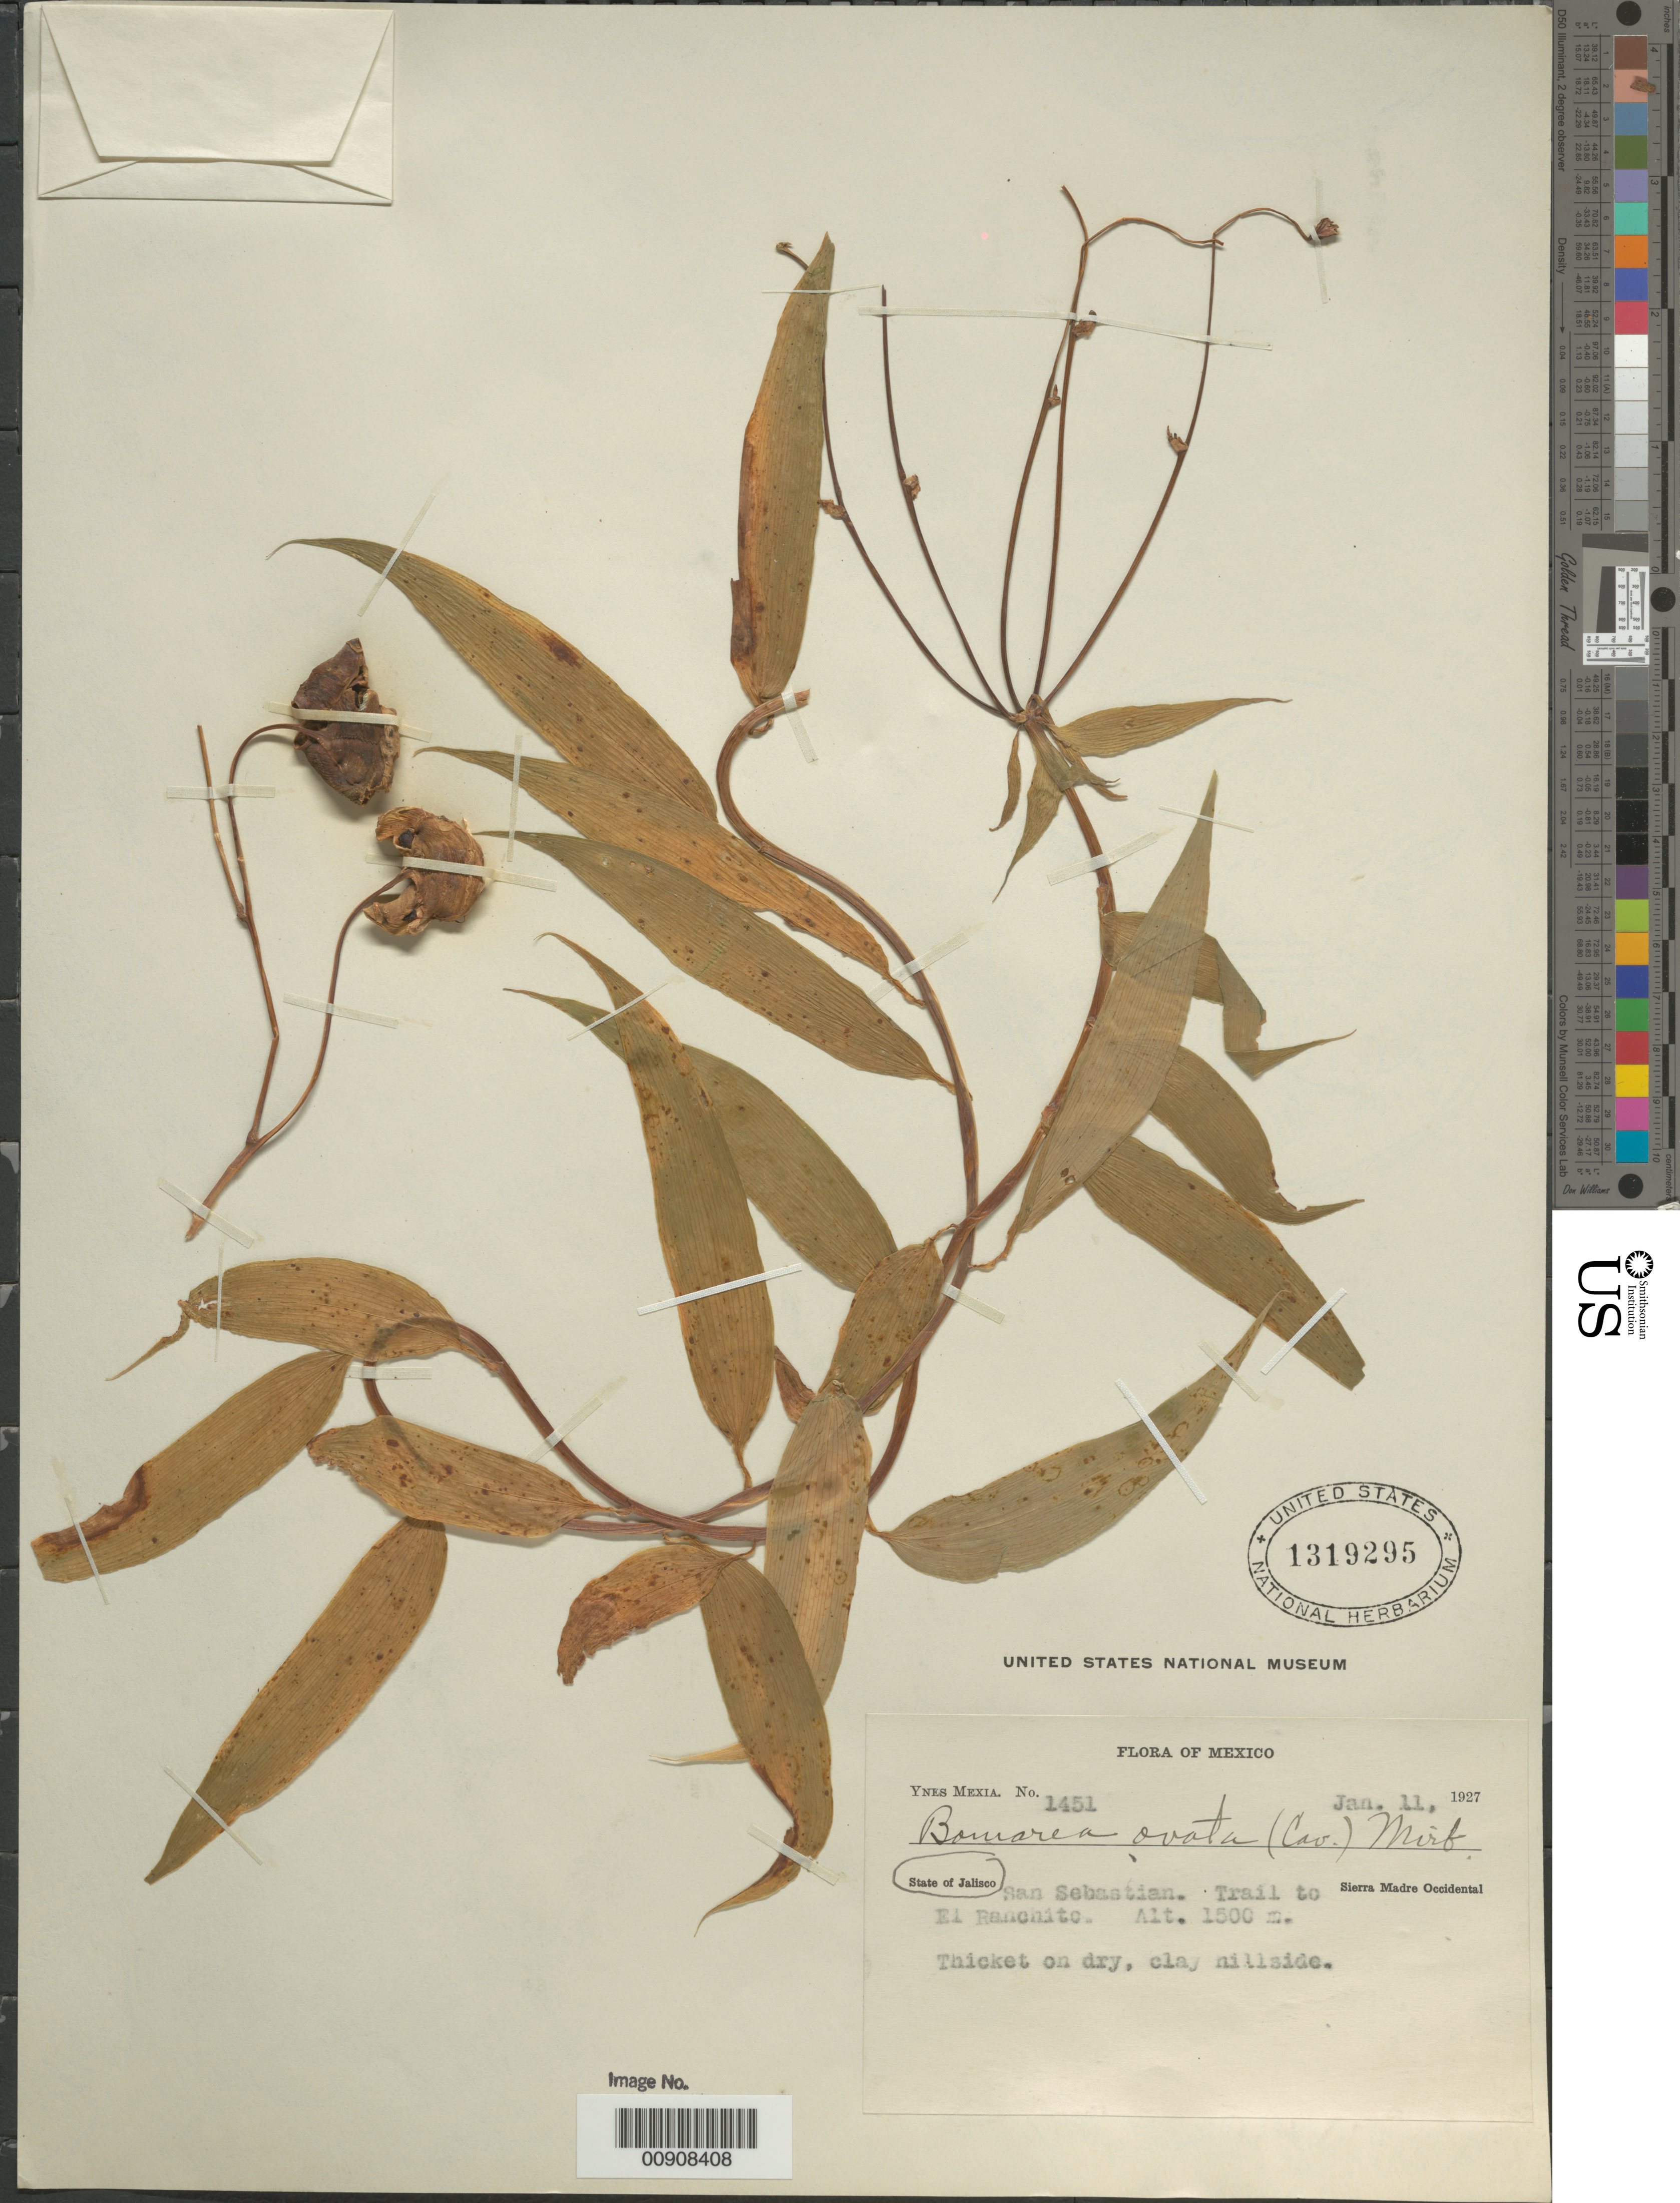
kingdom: Plantae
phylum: Tracheophyta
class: Liliopsida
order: Liliales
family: Alstroemeriaceae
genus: Bomarea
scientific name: Bomarea ovata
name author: (Cav.) Mirb.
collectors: Y. Mexia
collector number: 1451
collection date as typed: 11 Jan 1927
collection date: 1927-01-11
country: Mexico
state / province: Jalisco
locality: San Sebastian. Trail to El Ranchito, State of jalisco. Sierra Madre Occidental.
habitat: Thicket on dry, clay hillside.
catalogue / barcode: US 1319295